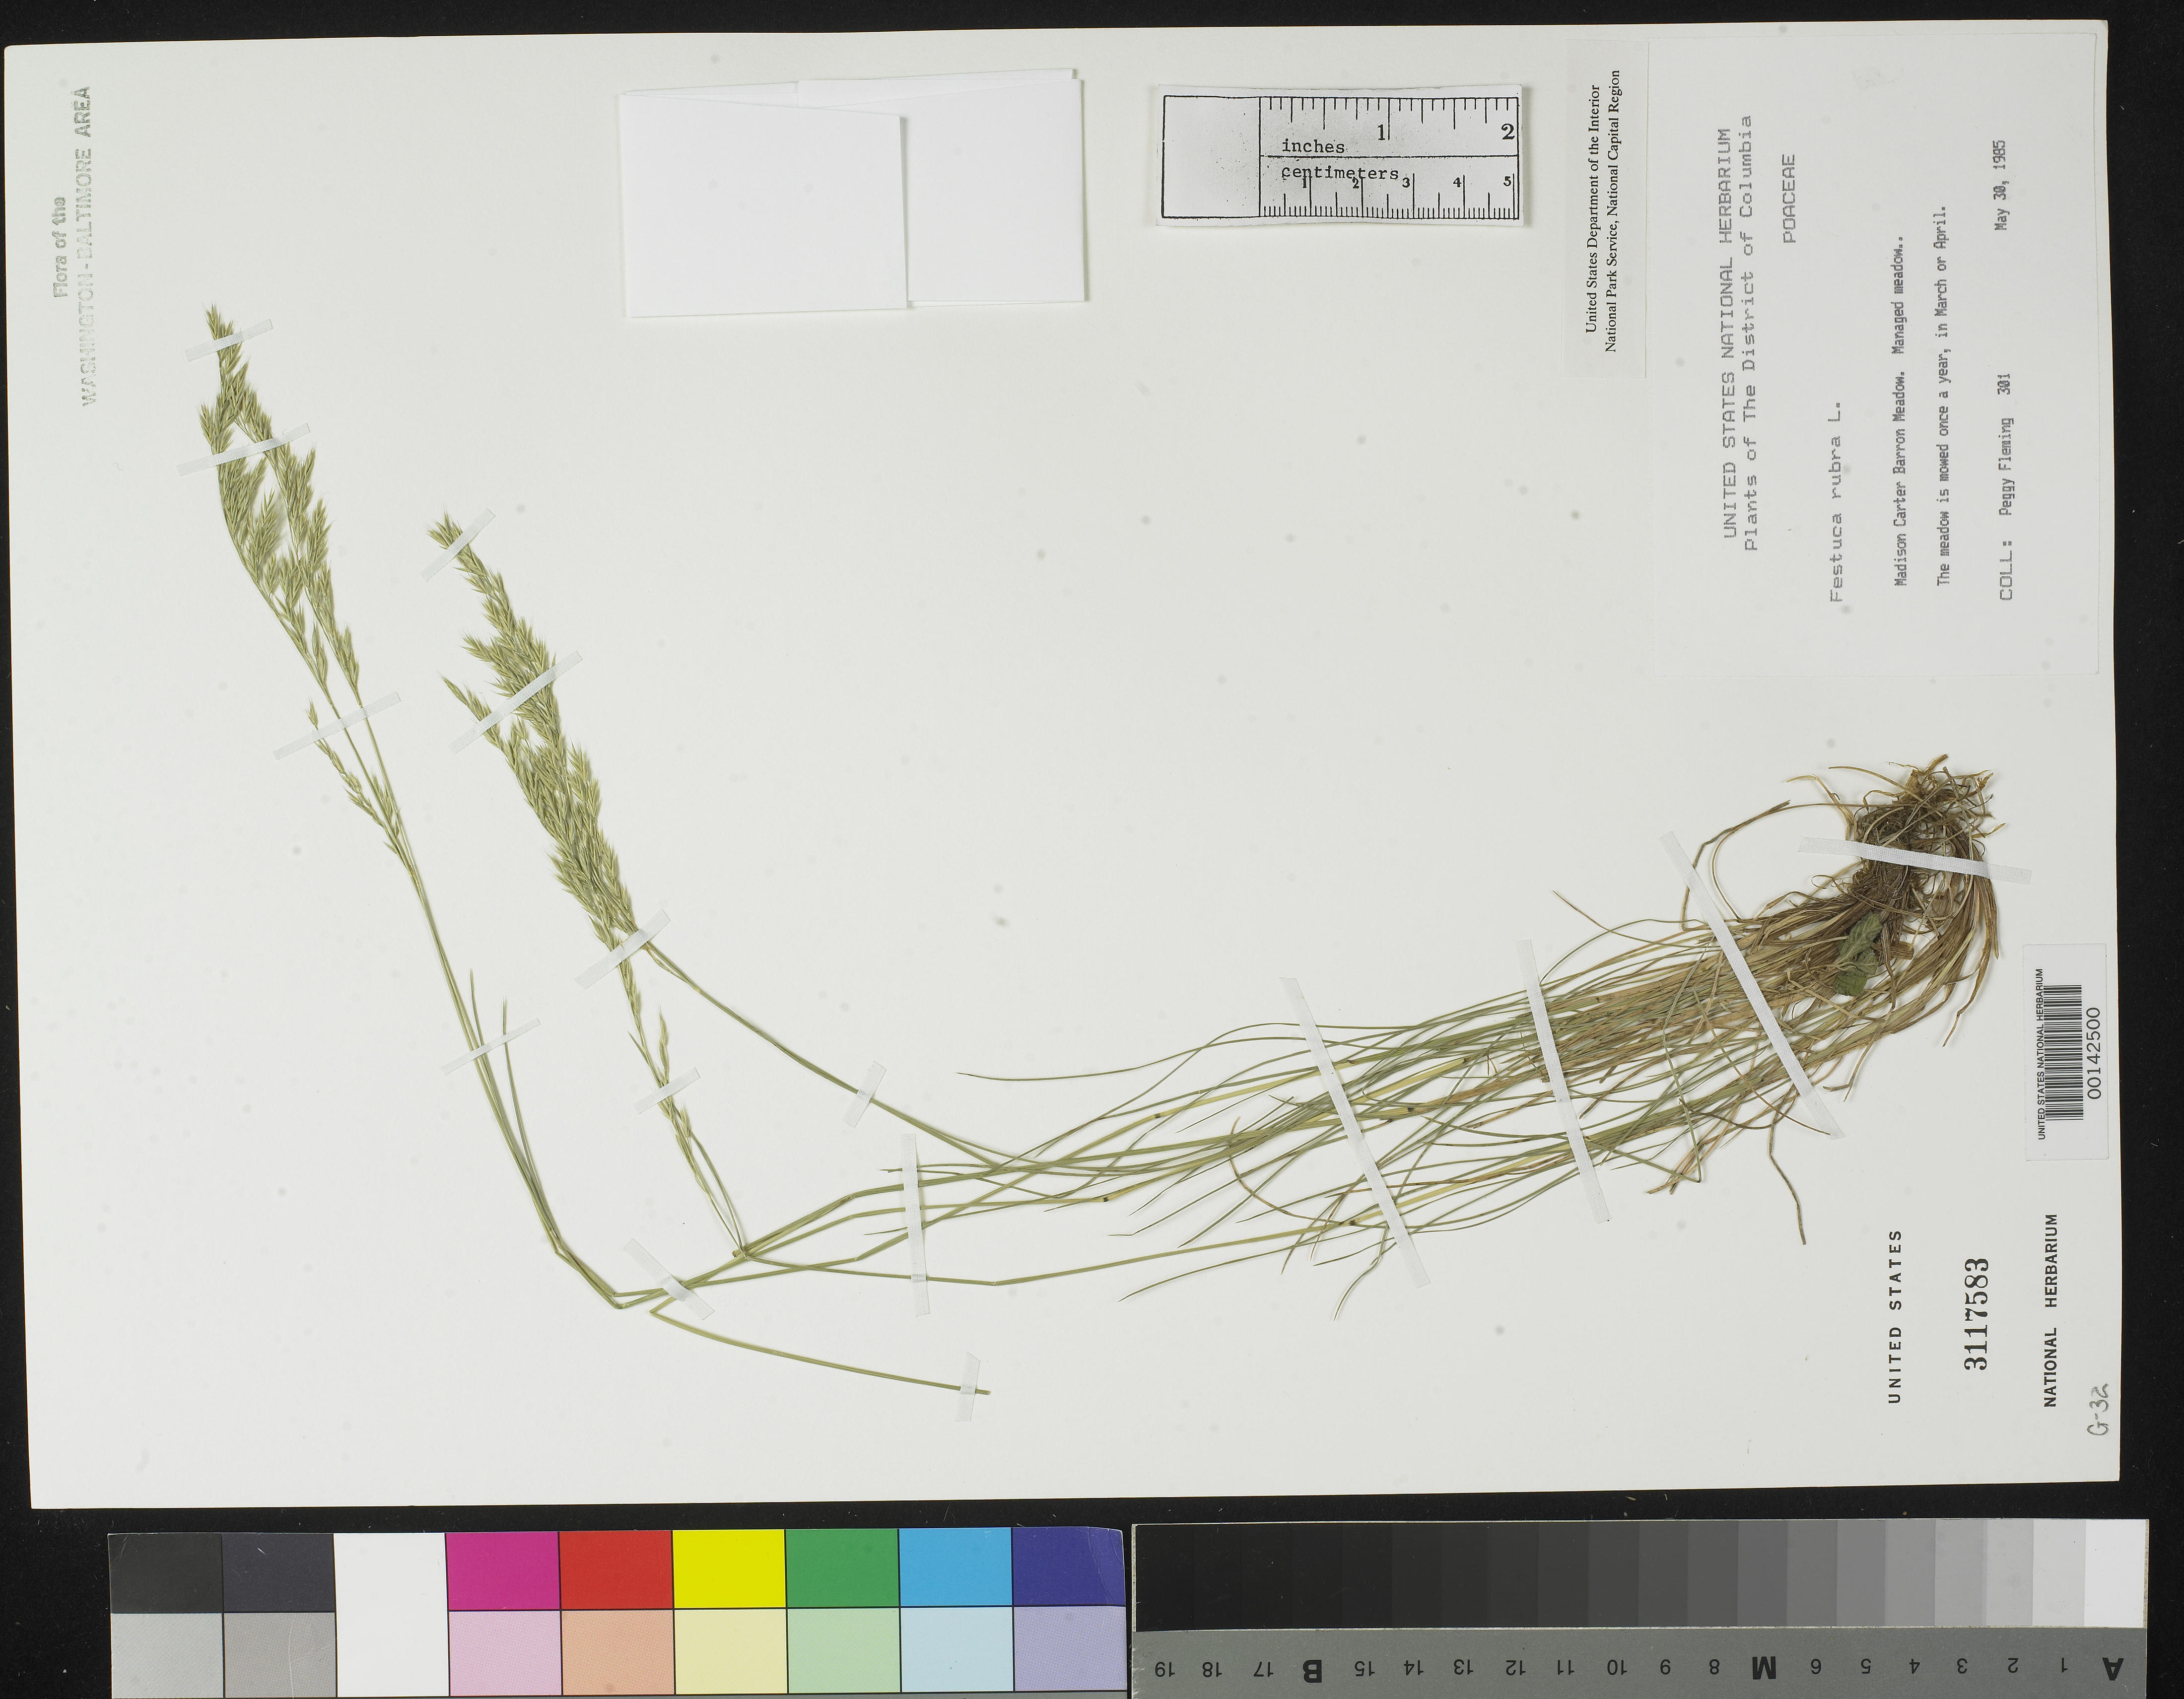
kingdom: Plantae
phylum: Tracheophyta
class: Liliopsida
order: Poales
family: Poaceae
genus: Festuca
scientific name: Festuca rubra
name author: L.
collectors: P. Fleming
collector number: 301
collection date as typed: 30 May 1985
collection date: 1985-05-30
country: United States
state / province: District of Columbia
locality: Rock Creek Park. Madison Carter Barron meadow. East of 16th Street at Kennedy St., NW. Rock Creek Park and Vicinity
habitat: Managed meadow.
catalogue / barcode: US 3117583